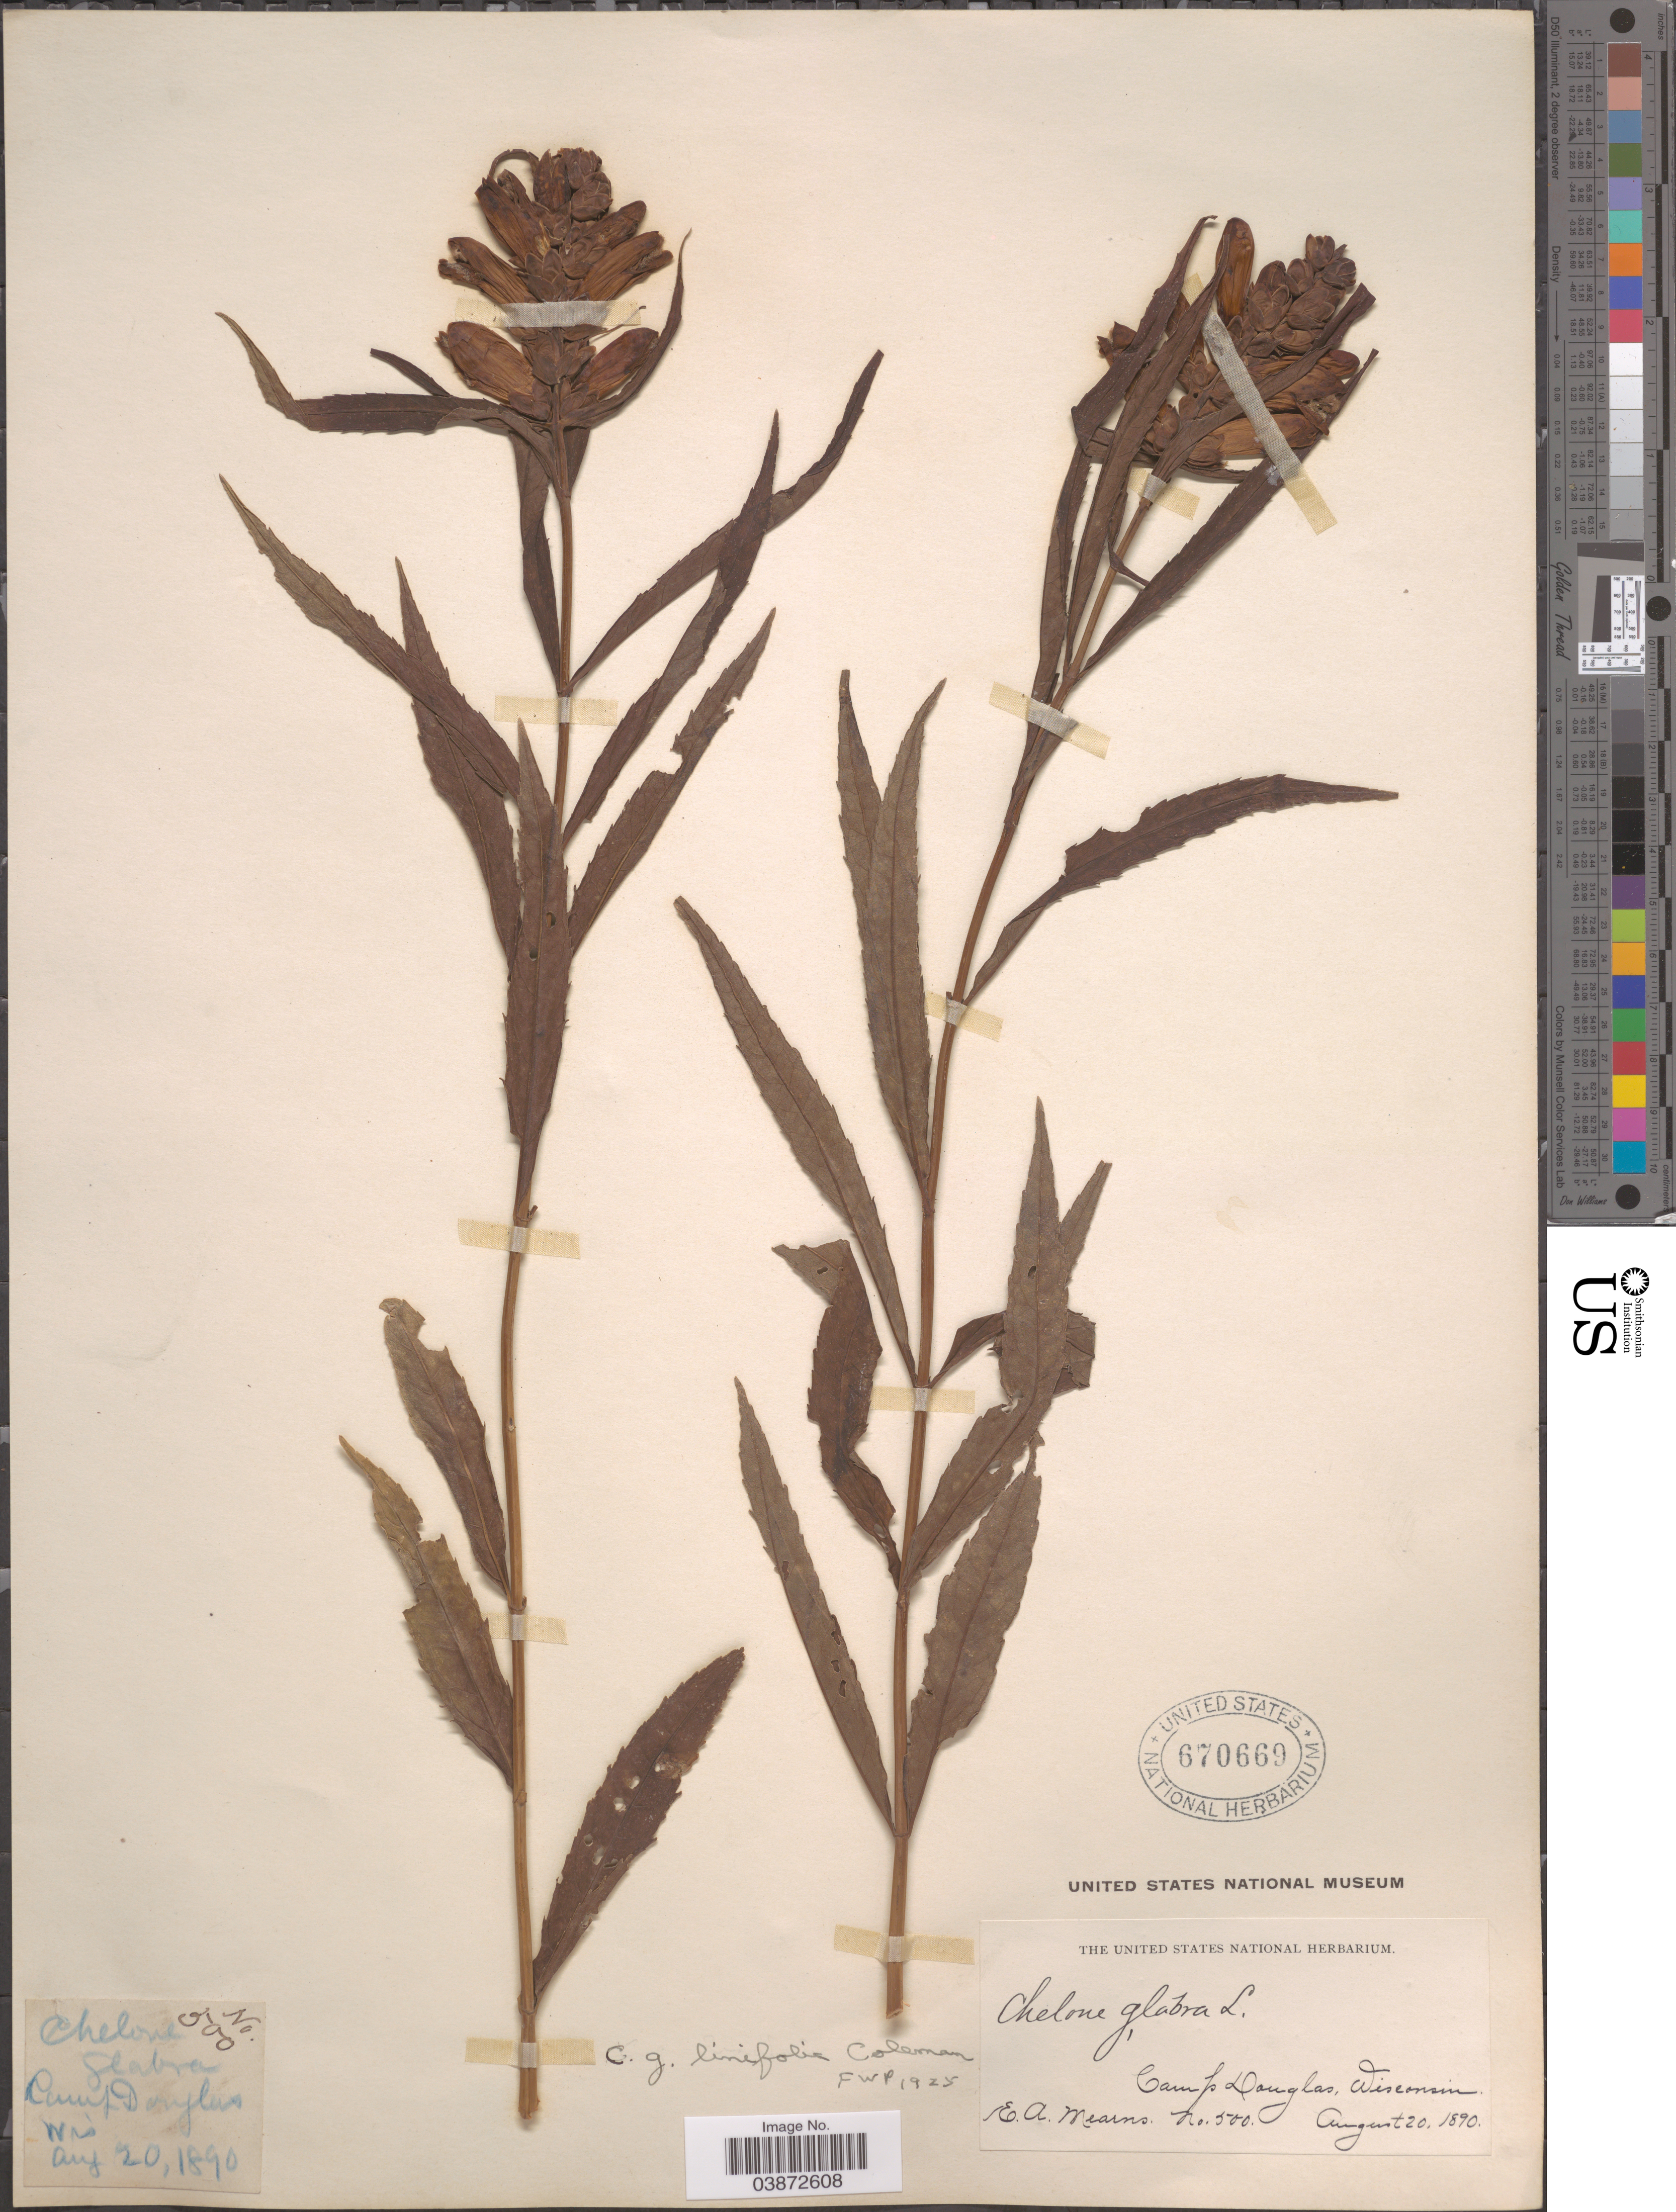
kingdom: Plantae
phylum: Tracheophyta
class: Magnoliopsida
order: Lamiales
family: Plantaginaceae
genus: Chelone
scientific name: Chelone glabra var. linifolia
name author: Coleman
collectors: E. A. Mearns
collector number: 500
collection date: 1890-08-20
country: United States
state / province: Wisconsin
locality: Camp of Douglas.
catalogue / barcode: US 670669